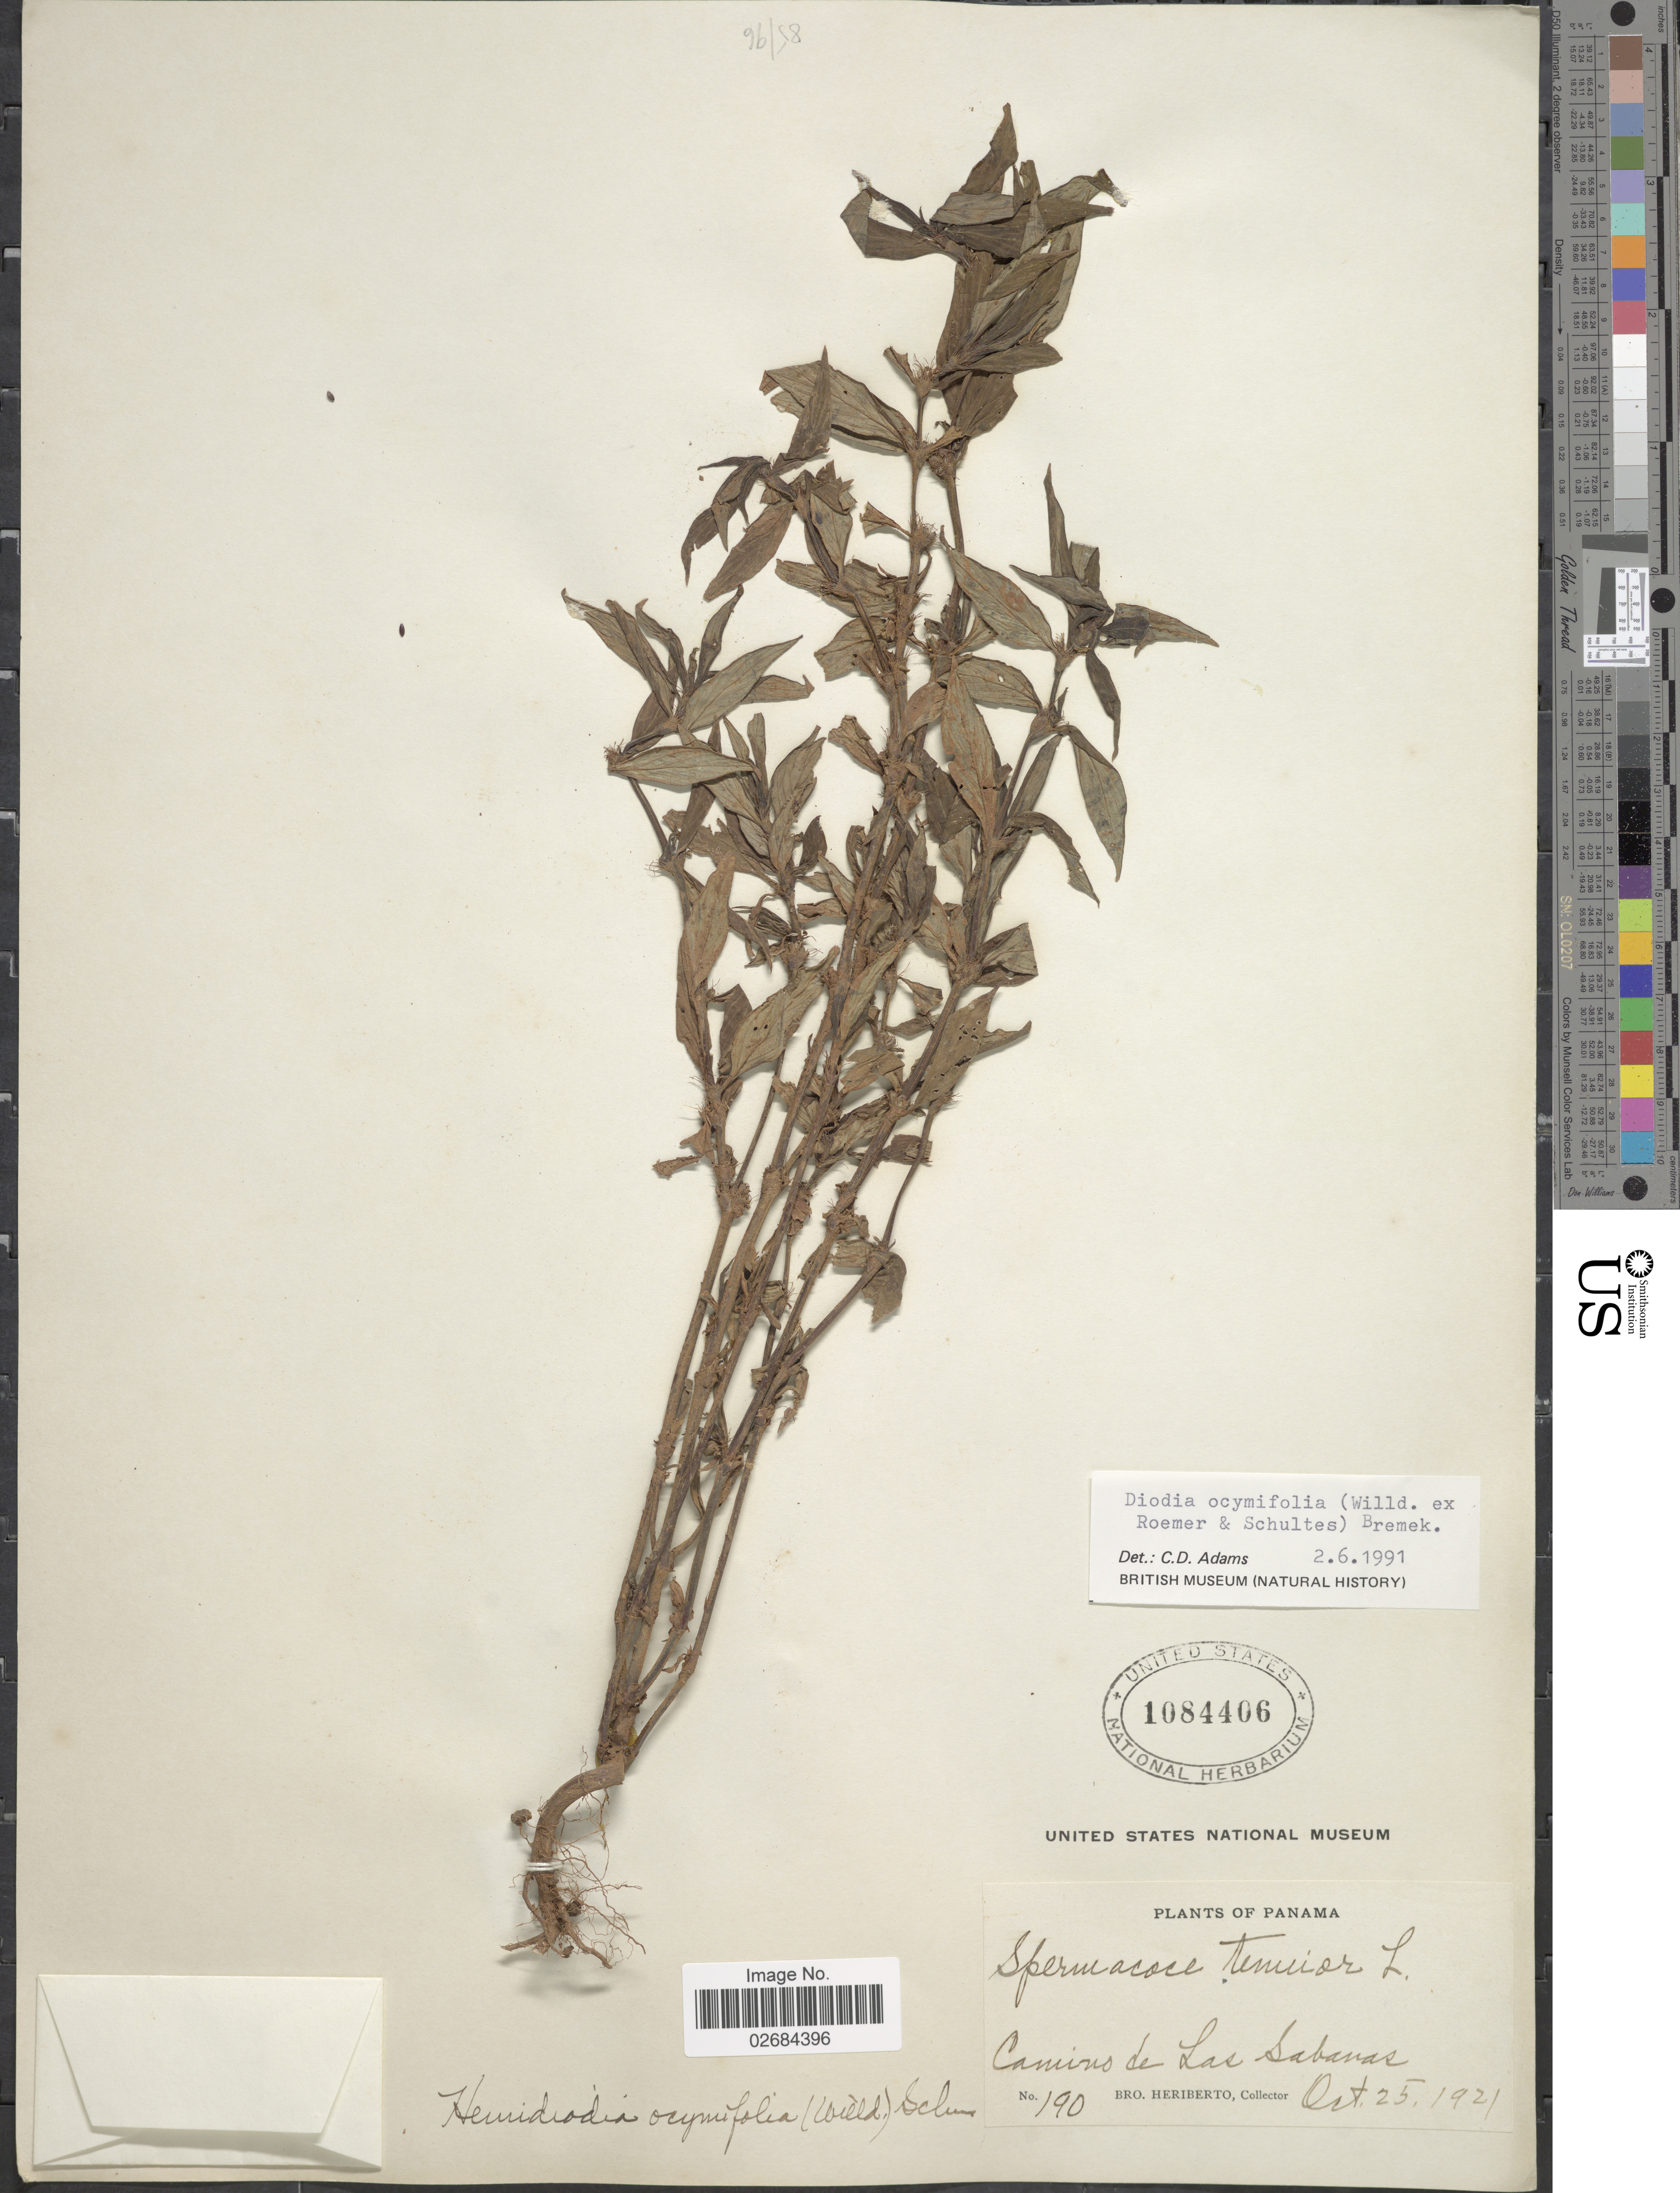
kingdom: Plantae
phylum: Tracheophyta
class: Magnoliopsida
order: Gentianales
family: Rubiaceae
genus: Diodia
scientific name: Diodia ocymifolia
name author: (Willd. ex Roem. & Schult.) Bremek.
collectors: B. Heriberto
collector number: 190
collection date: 1921-10-25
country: Panama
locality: Camino de Las Sabanas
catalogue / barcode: US 1084406